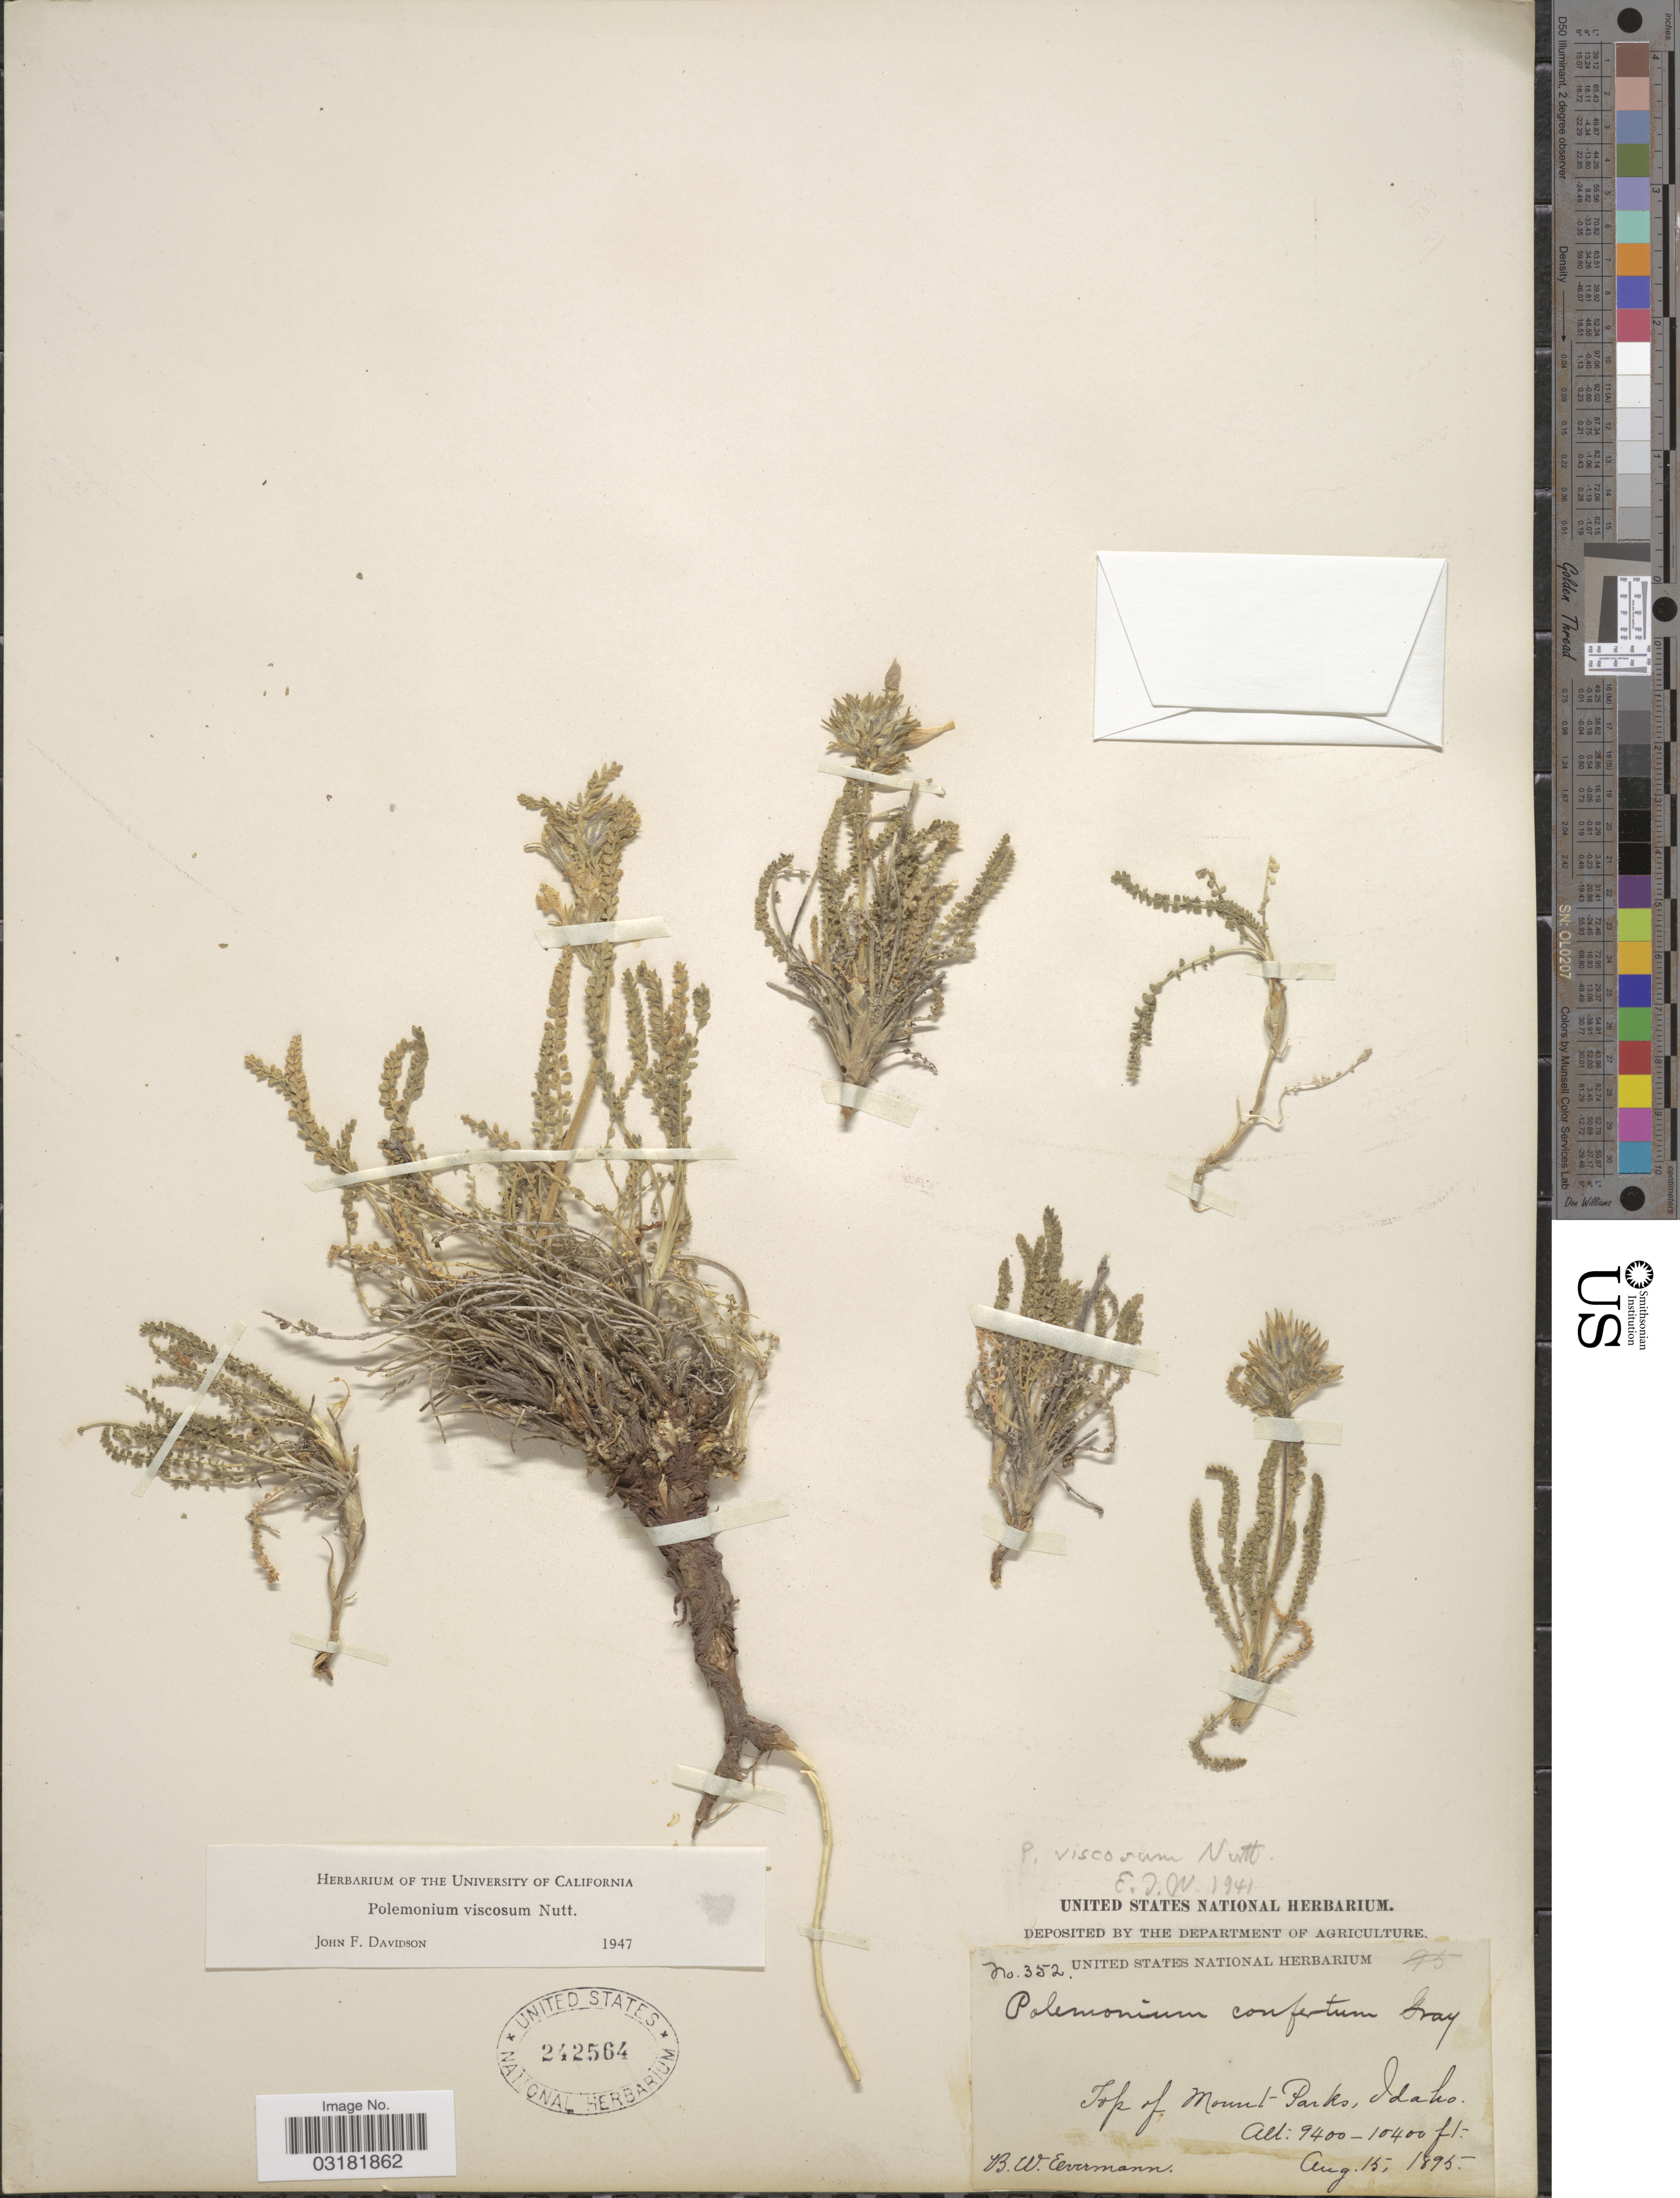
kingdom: Plantae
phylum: Tracheophyta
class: Magnoliopsida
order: Ericales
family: Polemoniaceae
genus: Polemonium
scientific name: Polemonium viscosum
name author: Nutt.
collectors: B. W. Evermann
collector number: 352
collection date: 1895-08-15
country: United States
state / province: Idaho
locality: Top of Mount Parks.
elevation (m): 2865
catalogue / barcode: US 242564